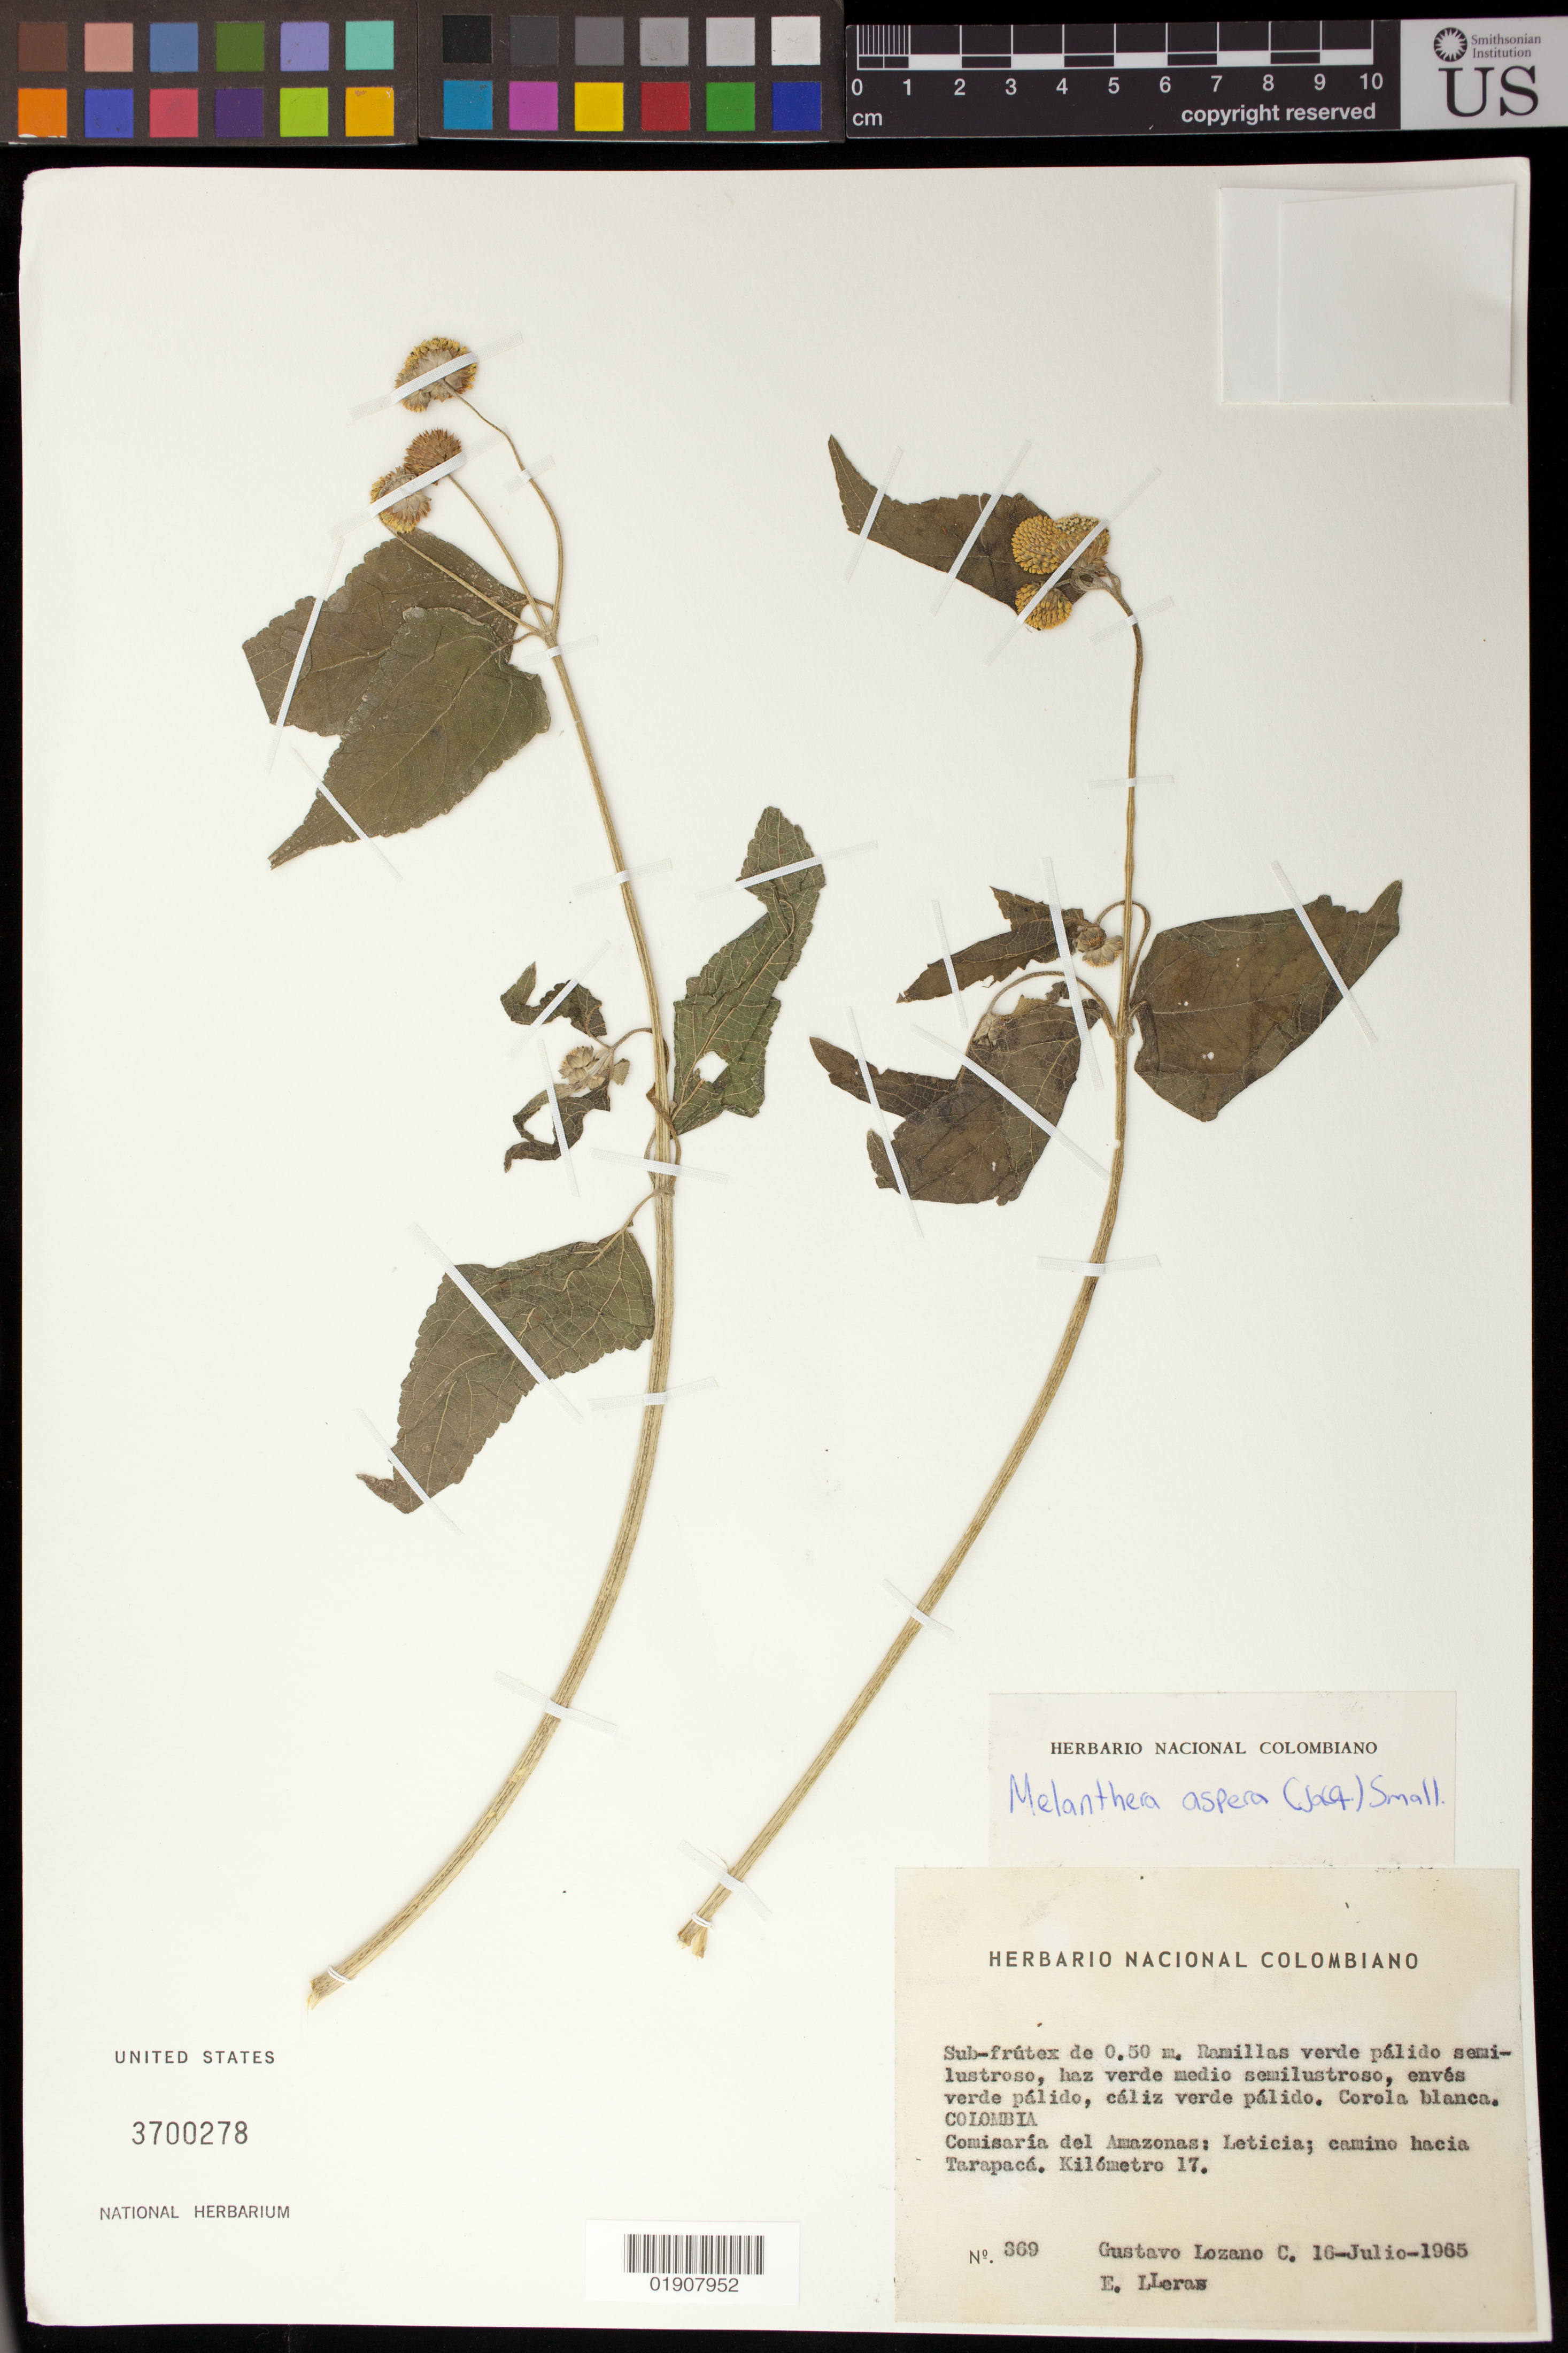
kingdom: Plantae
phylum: Tracheophyta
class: Magnoliopsida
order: Asterales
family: Asteraceae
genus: Melanthera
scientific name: Melanthera aspera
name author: (Jacq.) Steud. ex Small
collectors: G. Lozano-Contreras & E. Lleras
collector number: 369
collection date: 1965-07-16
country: Colombia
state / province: Amazônas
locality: Leticia; camino hacia Tarapacá: Kilómetro 17.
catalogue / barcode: US 3700278